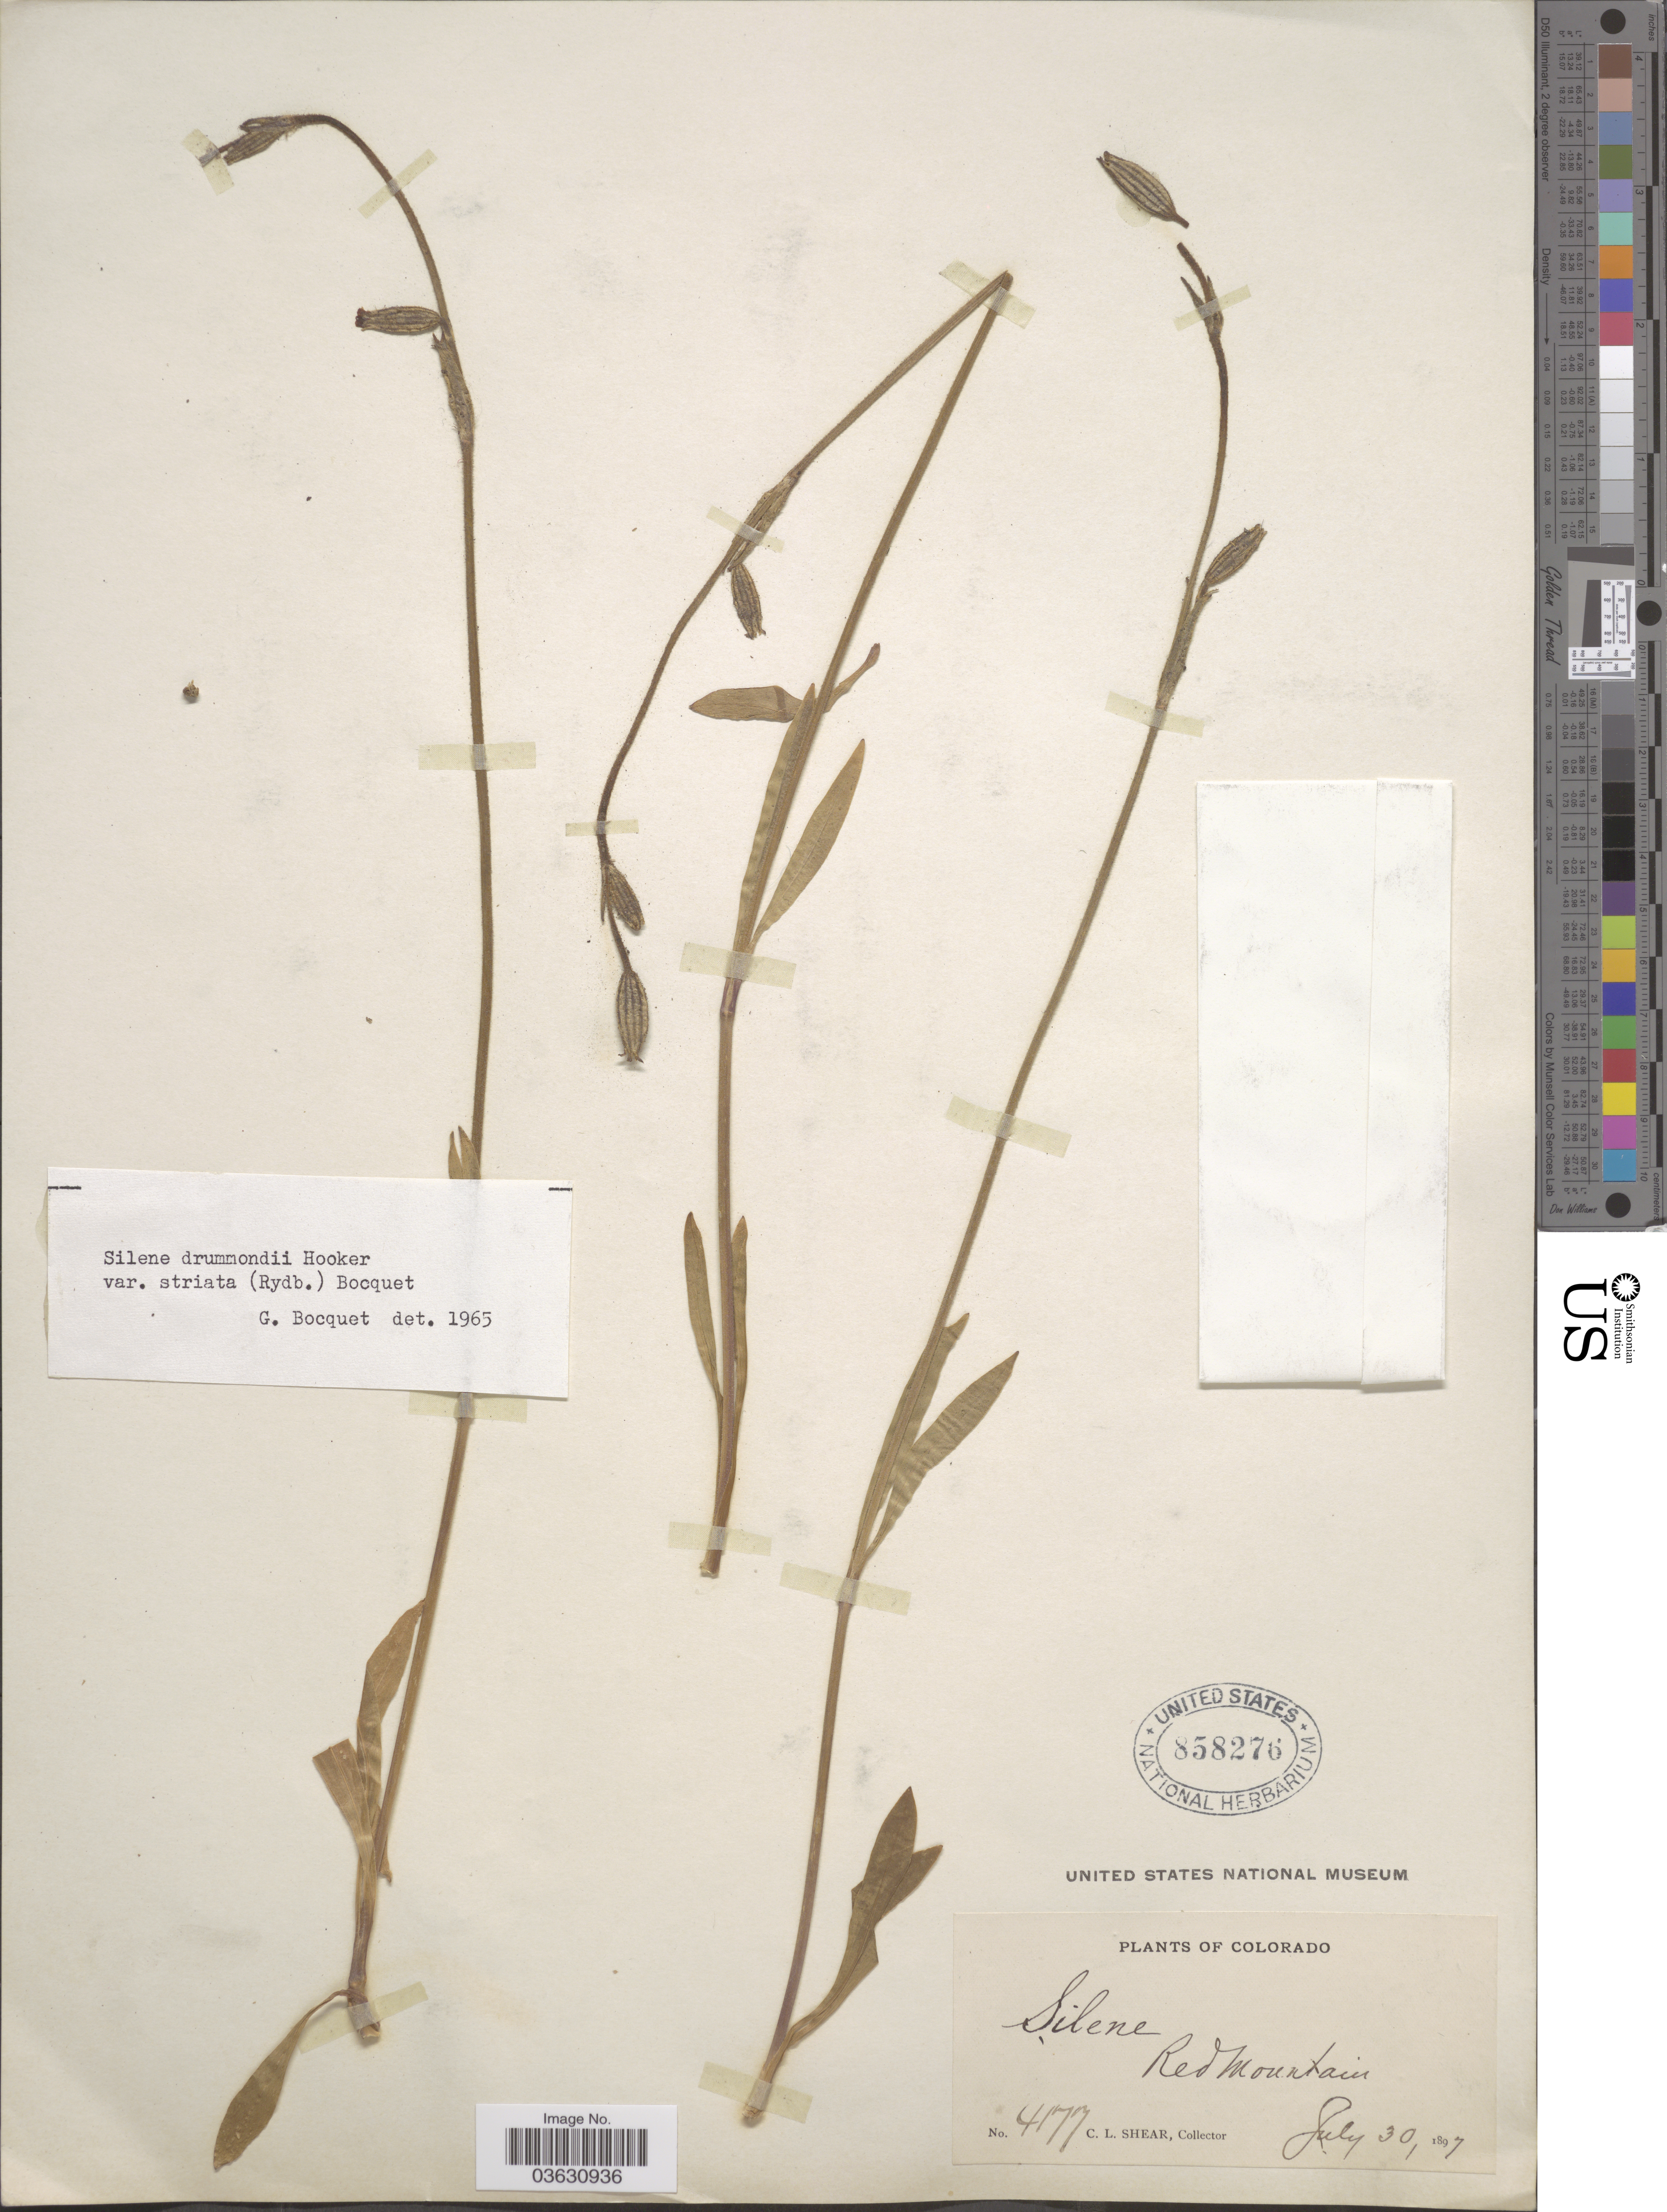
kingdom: Plantae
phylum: Tracheophyta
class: Magnoliopsida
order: Caryophyllales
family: Caryophyllaceae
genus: Silene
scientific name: Silene drummondii var. striata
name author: (Rydb.) Bocquet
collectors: C. L. Shear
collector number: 4177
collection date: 1897-07-30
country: United States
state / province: Colorado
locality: Red Mountain.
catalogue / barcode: US 858276